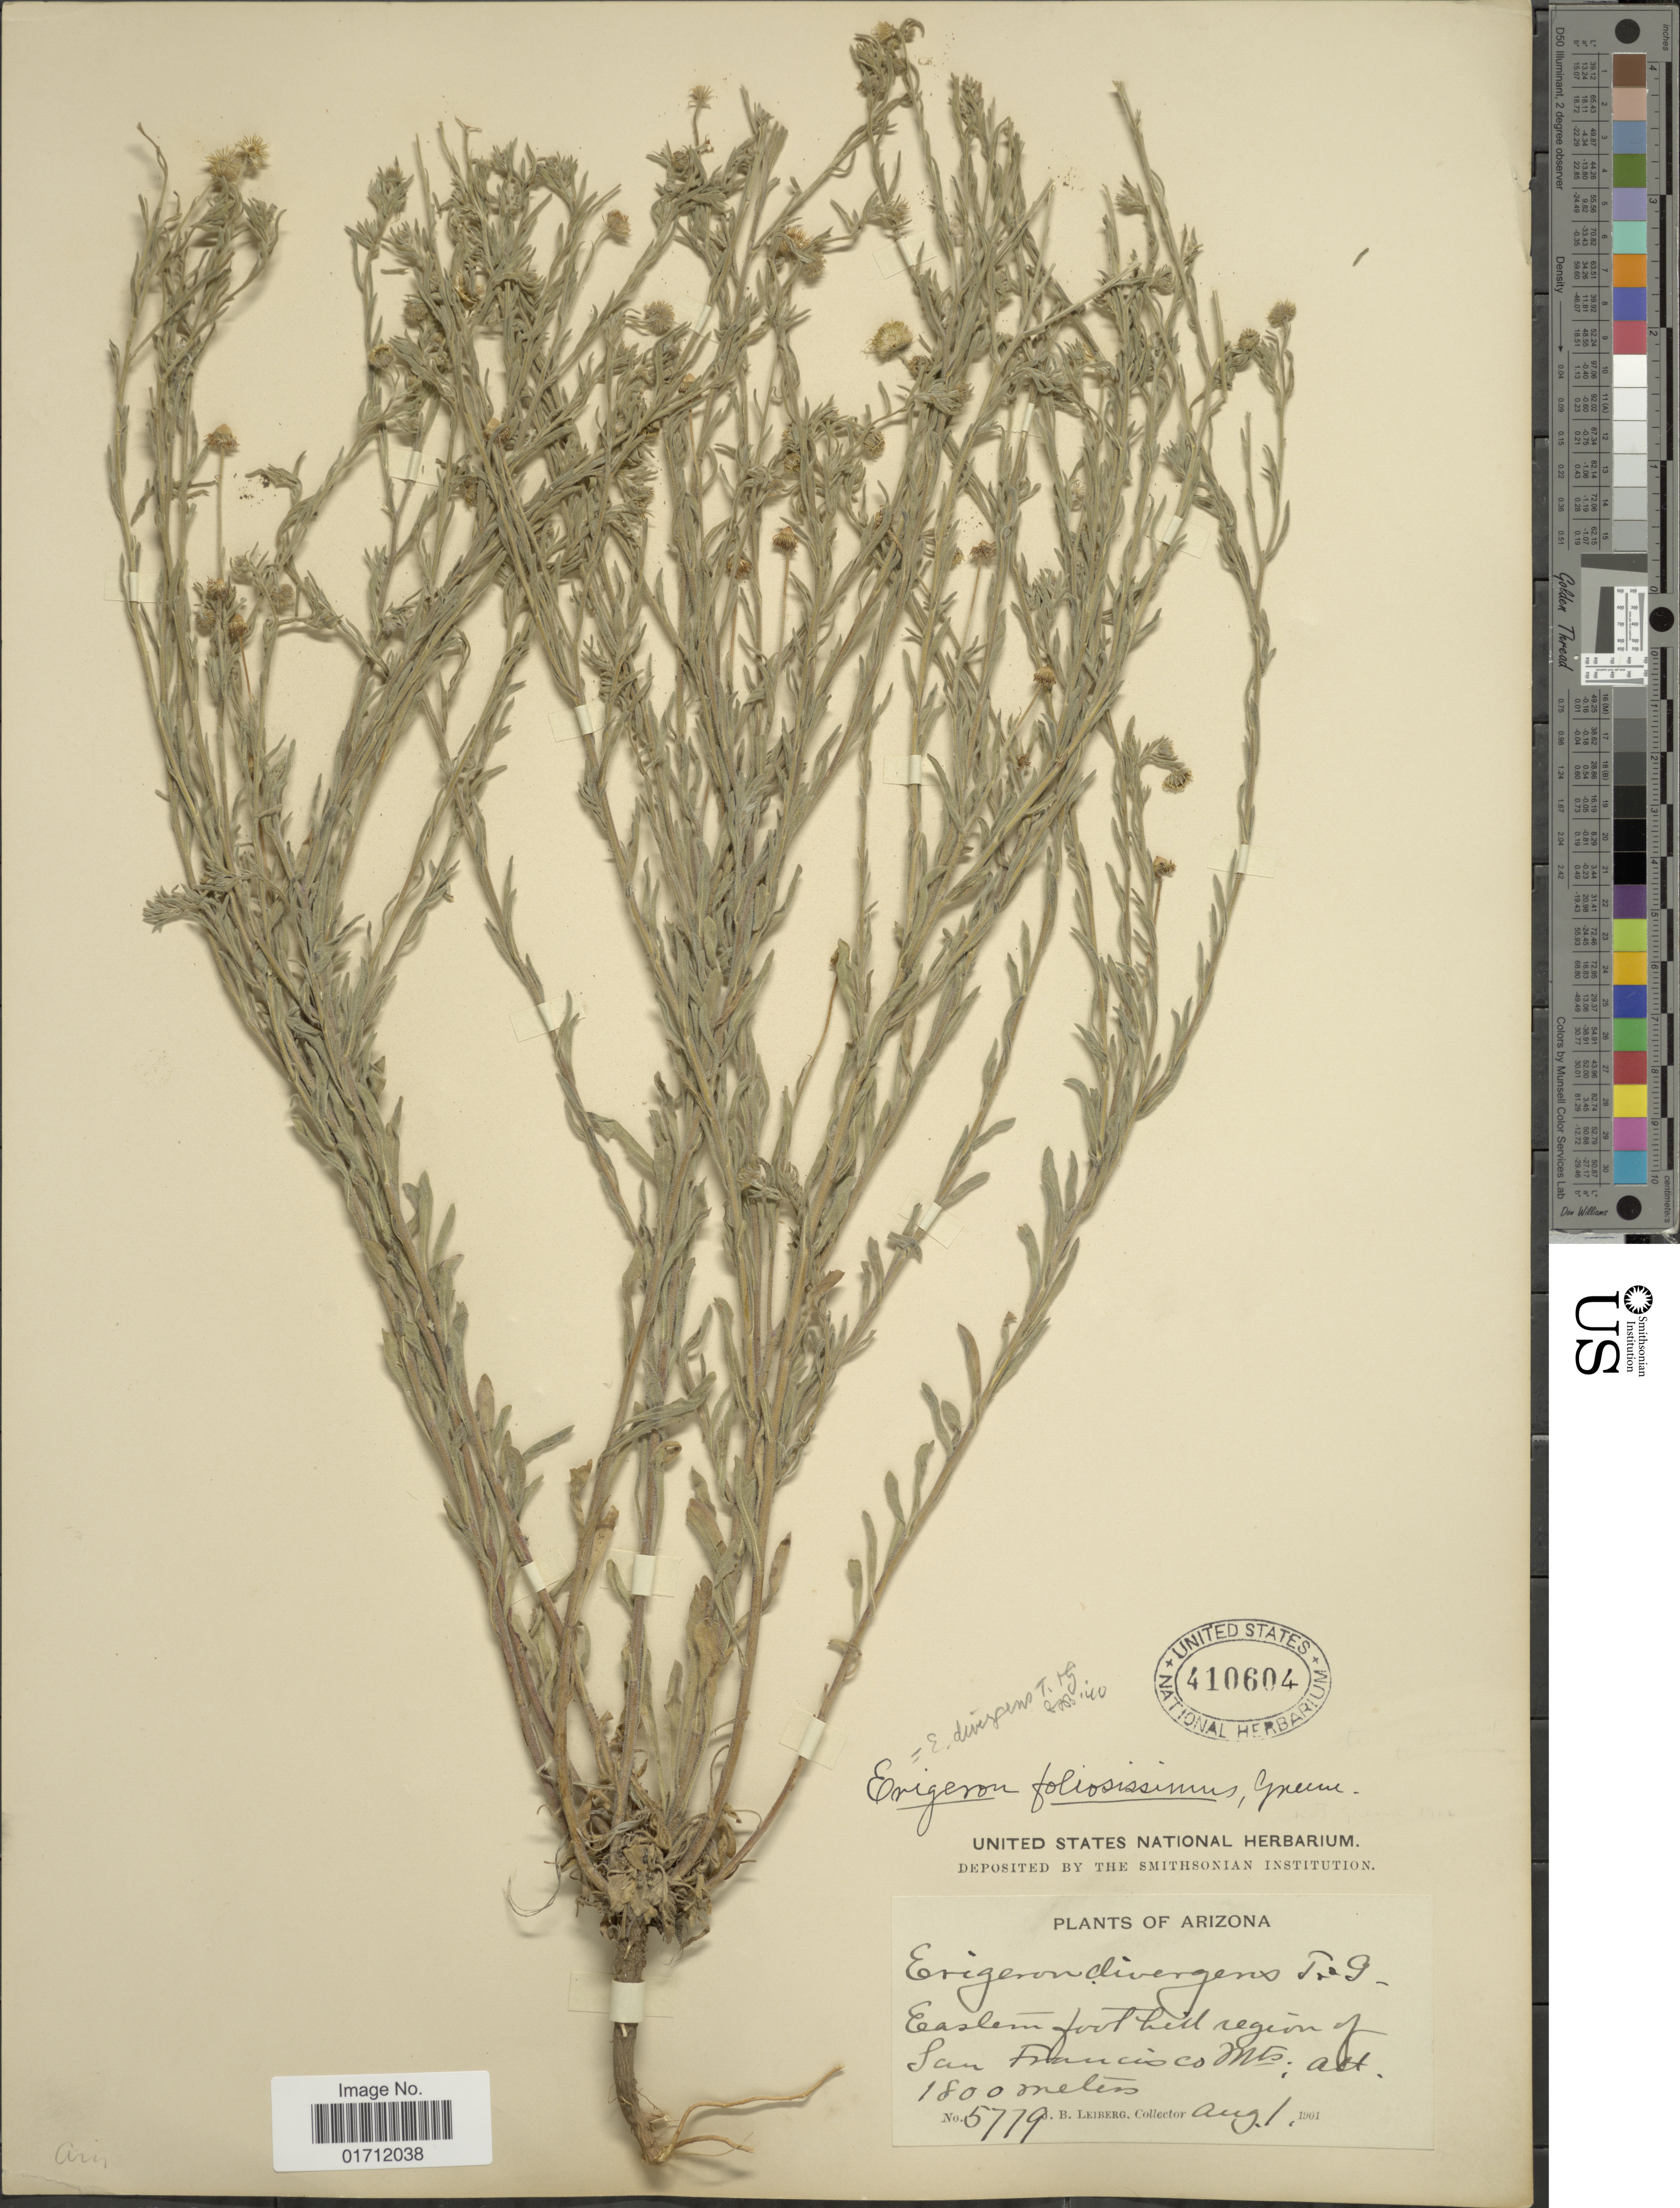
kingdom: Plantae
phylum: Tracheophyta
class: Magnoliopsida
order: Asterales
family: Asteraceae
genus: Erigeron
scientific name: Erigeron divergens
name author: Torr. & A. Gray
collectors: J. B. Leiberg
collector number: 5779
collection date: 1901-08-01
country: United States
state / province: Arizona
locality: Eastern foothill region of San Francisco Mts.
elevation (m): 1800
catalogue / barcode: US 410604